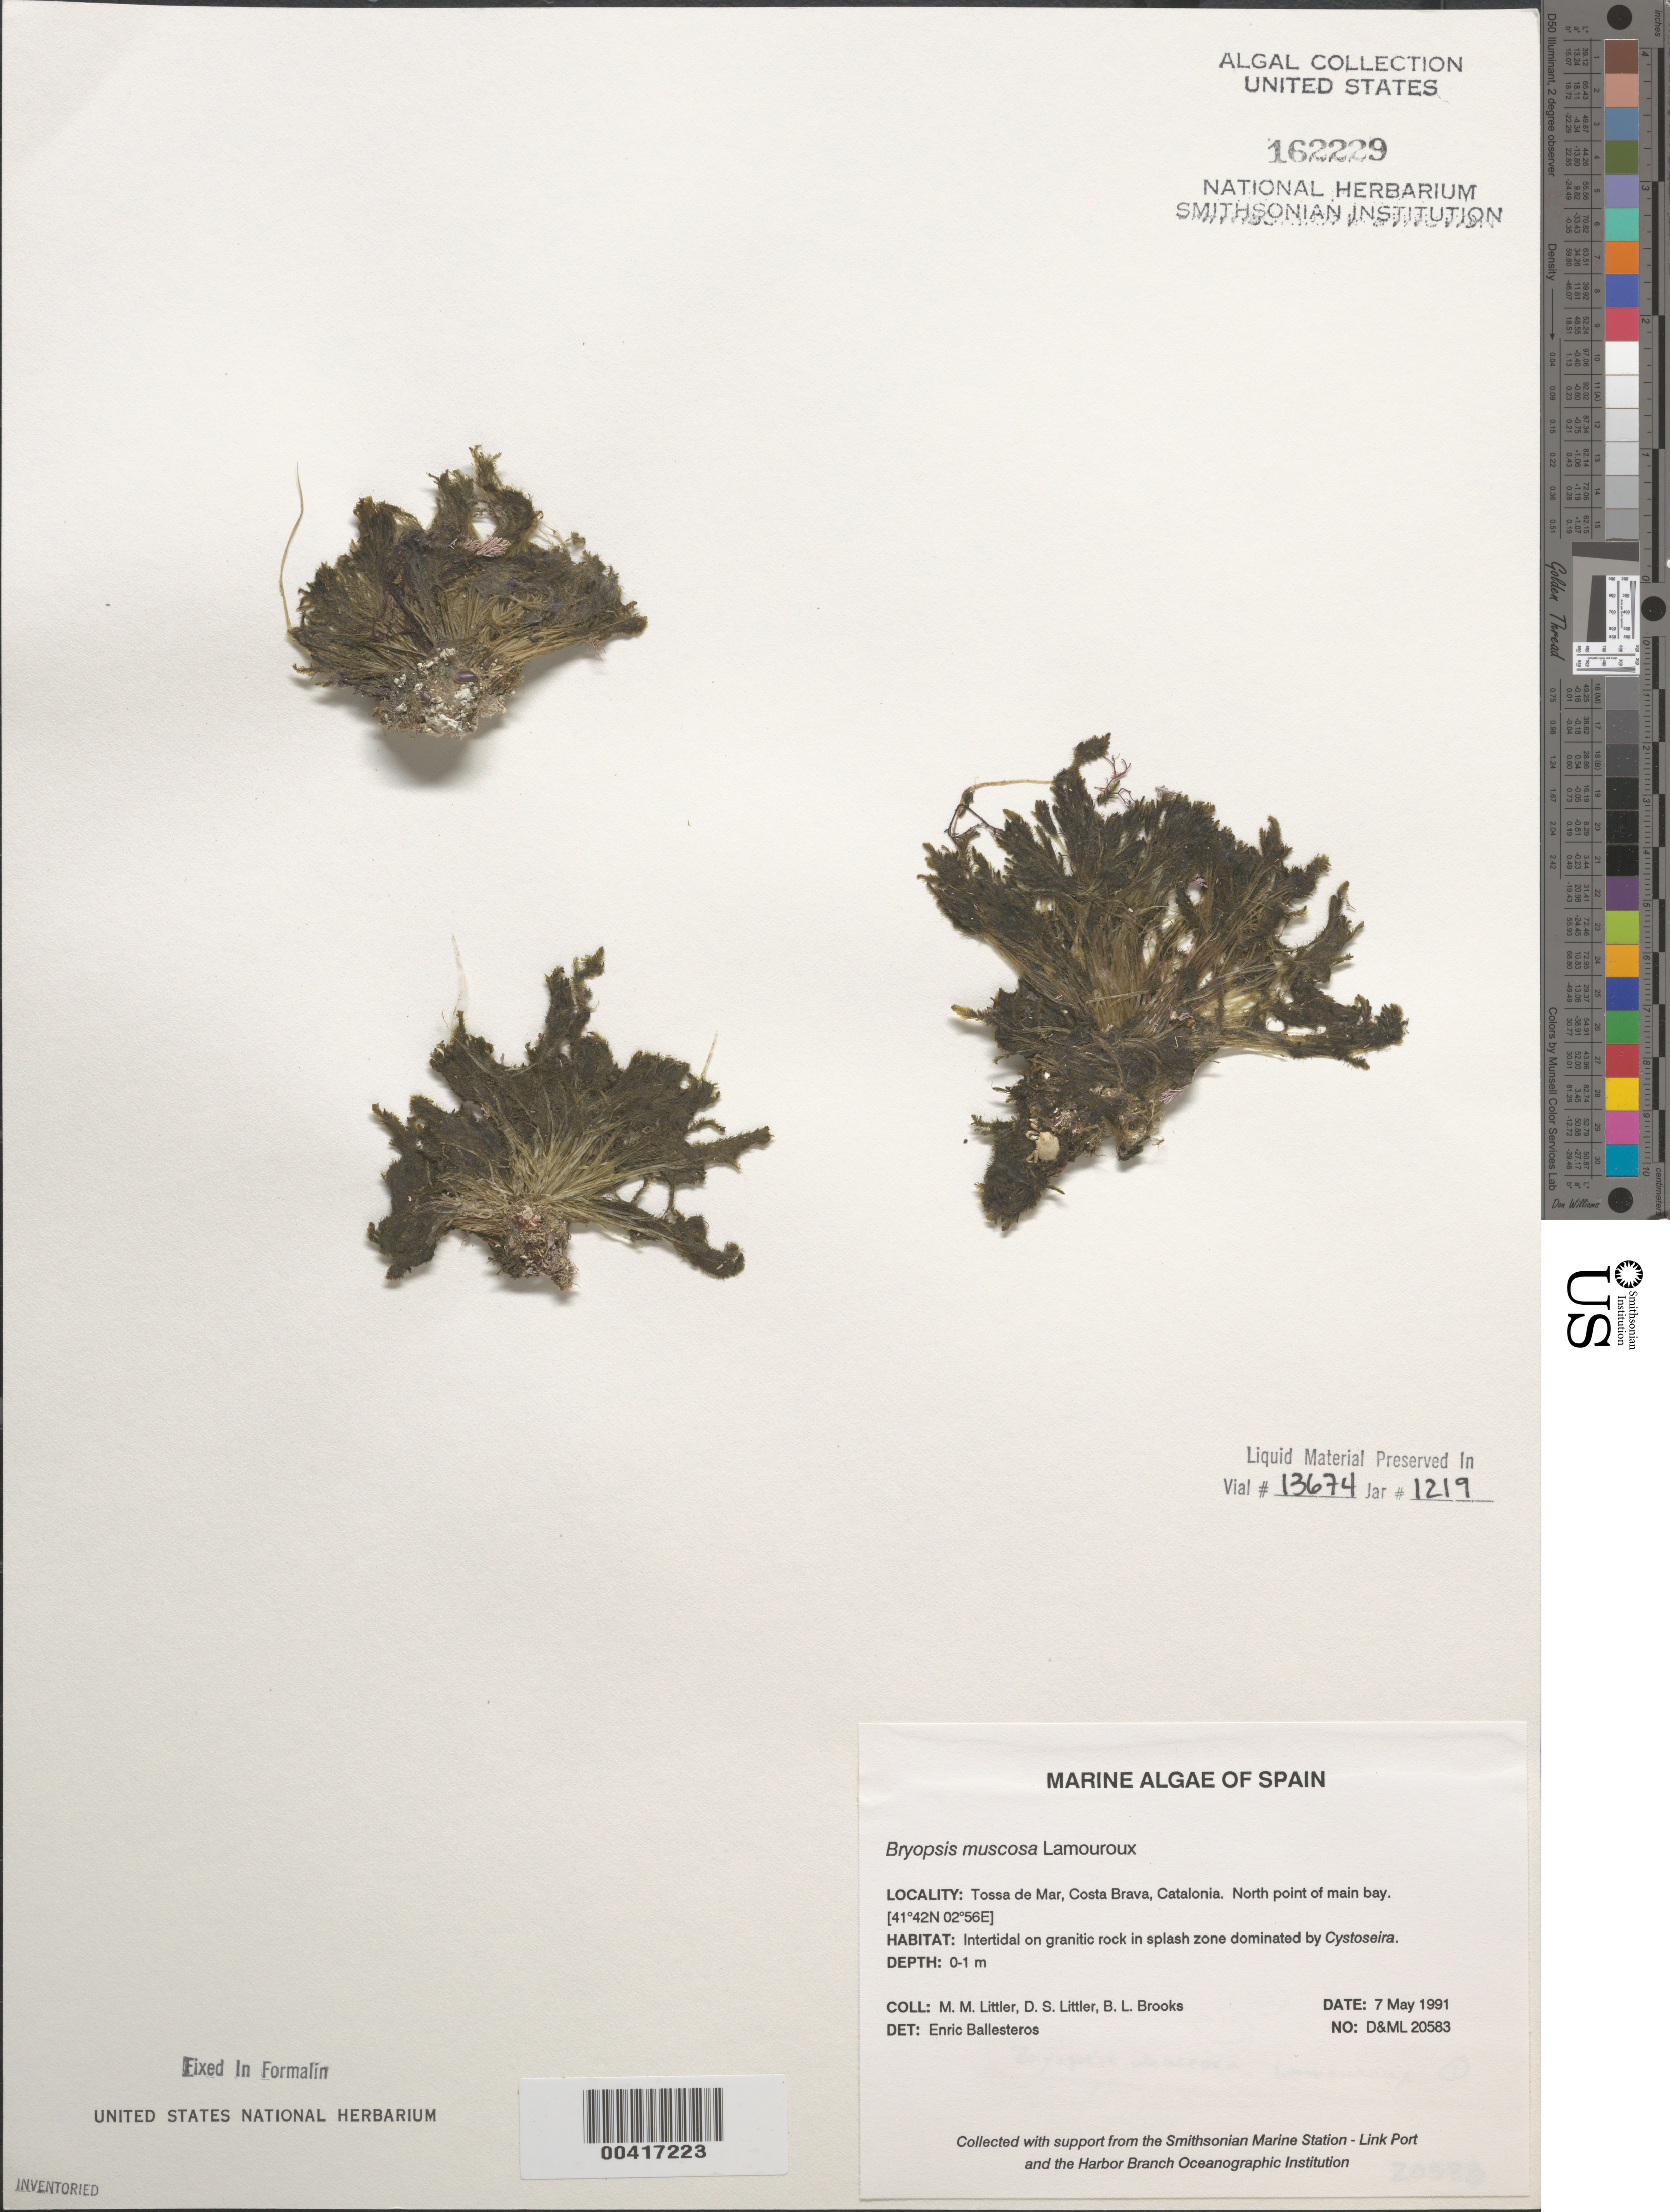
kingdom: Plantae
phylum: Chlorophyta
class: Ulvophyceae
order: Bryopsidales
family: Bryopsidaceae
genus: Bryopsis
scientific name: Bryopsis muscosa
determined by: Ballesteros, E.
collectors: M. M. Littler, D. S. Littler & B. Brooks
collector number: D&ML 20583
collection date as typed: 07 May 1991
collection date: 1991-05-07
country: Spain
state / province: Catalunya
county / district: Girona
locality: Tossa de mar, costa brava, catalonia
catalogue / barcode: US 162229